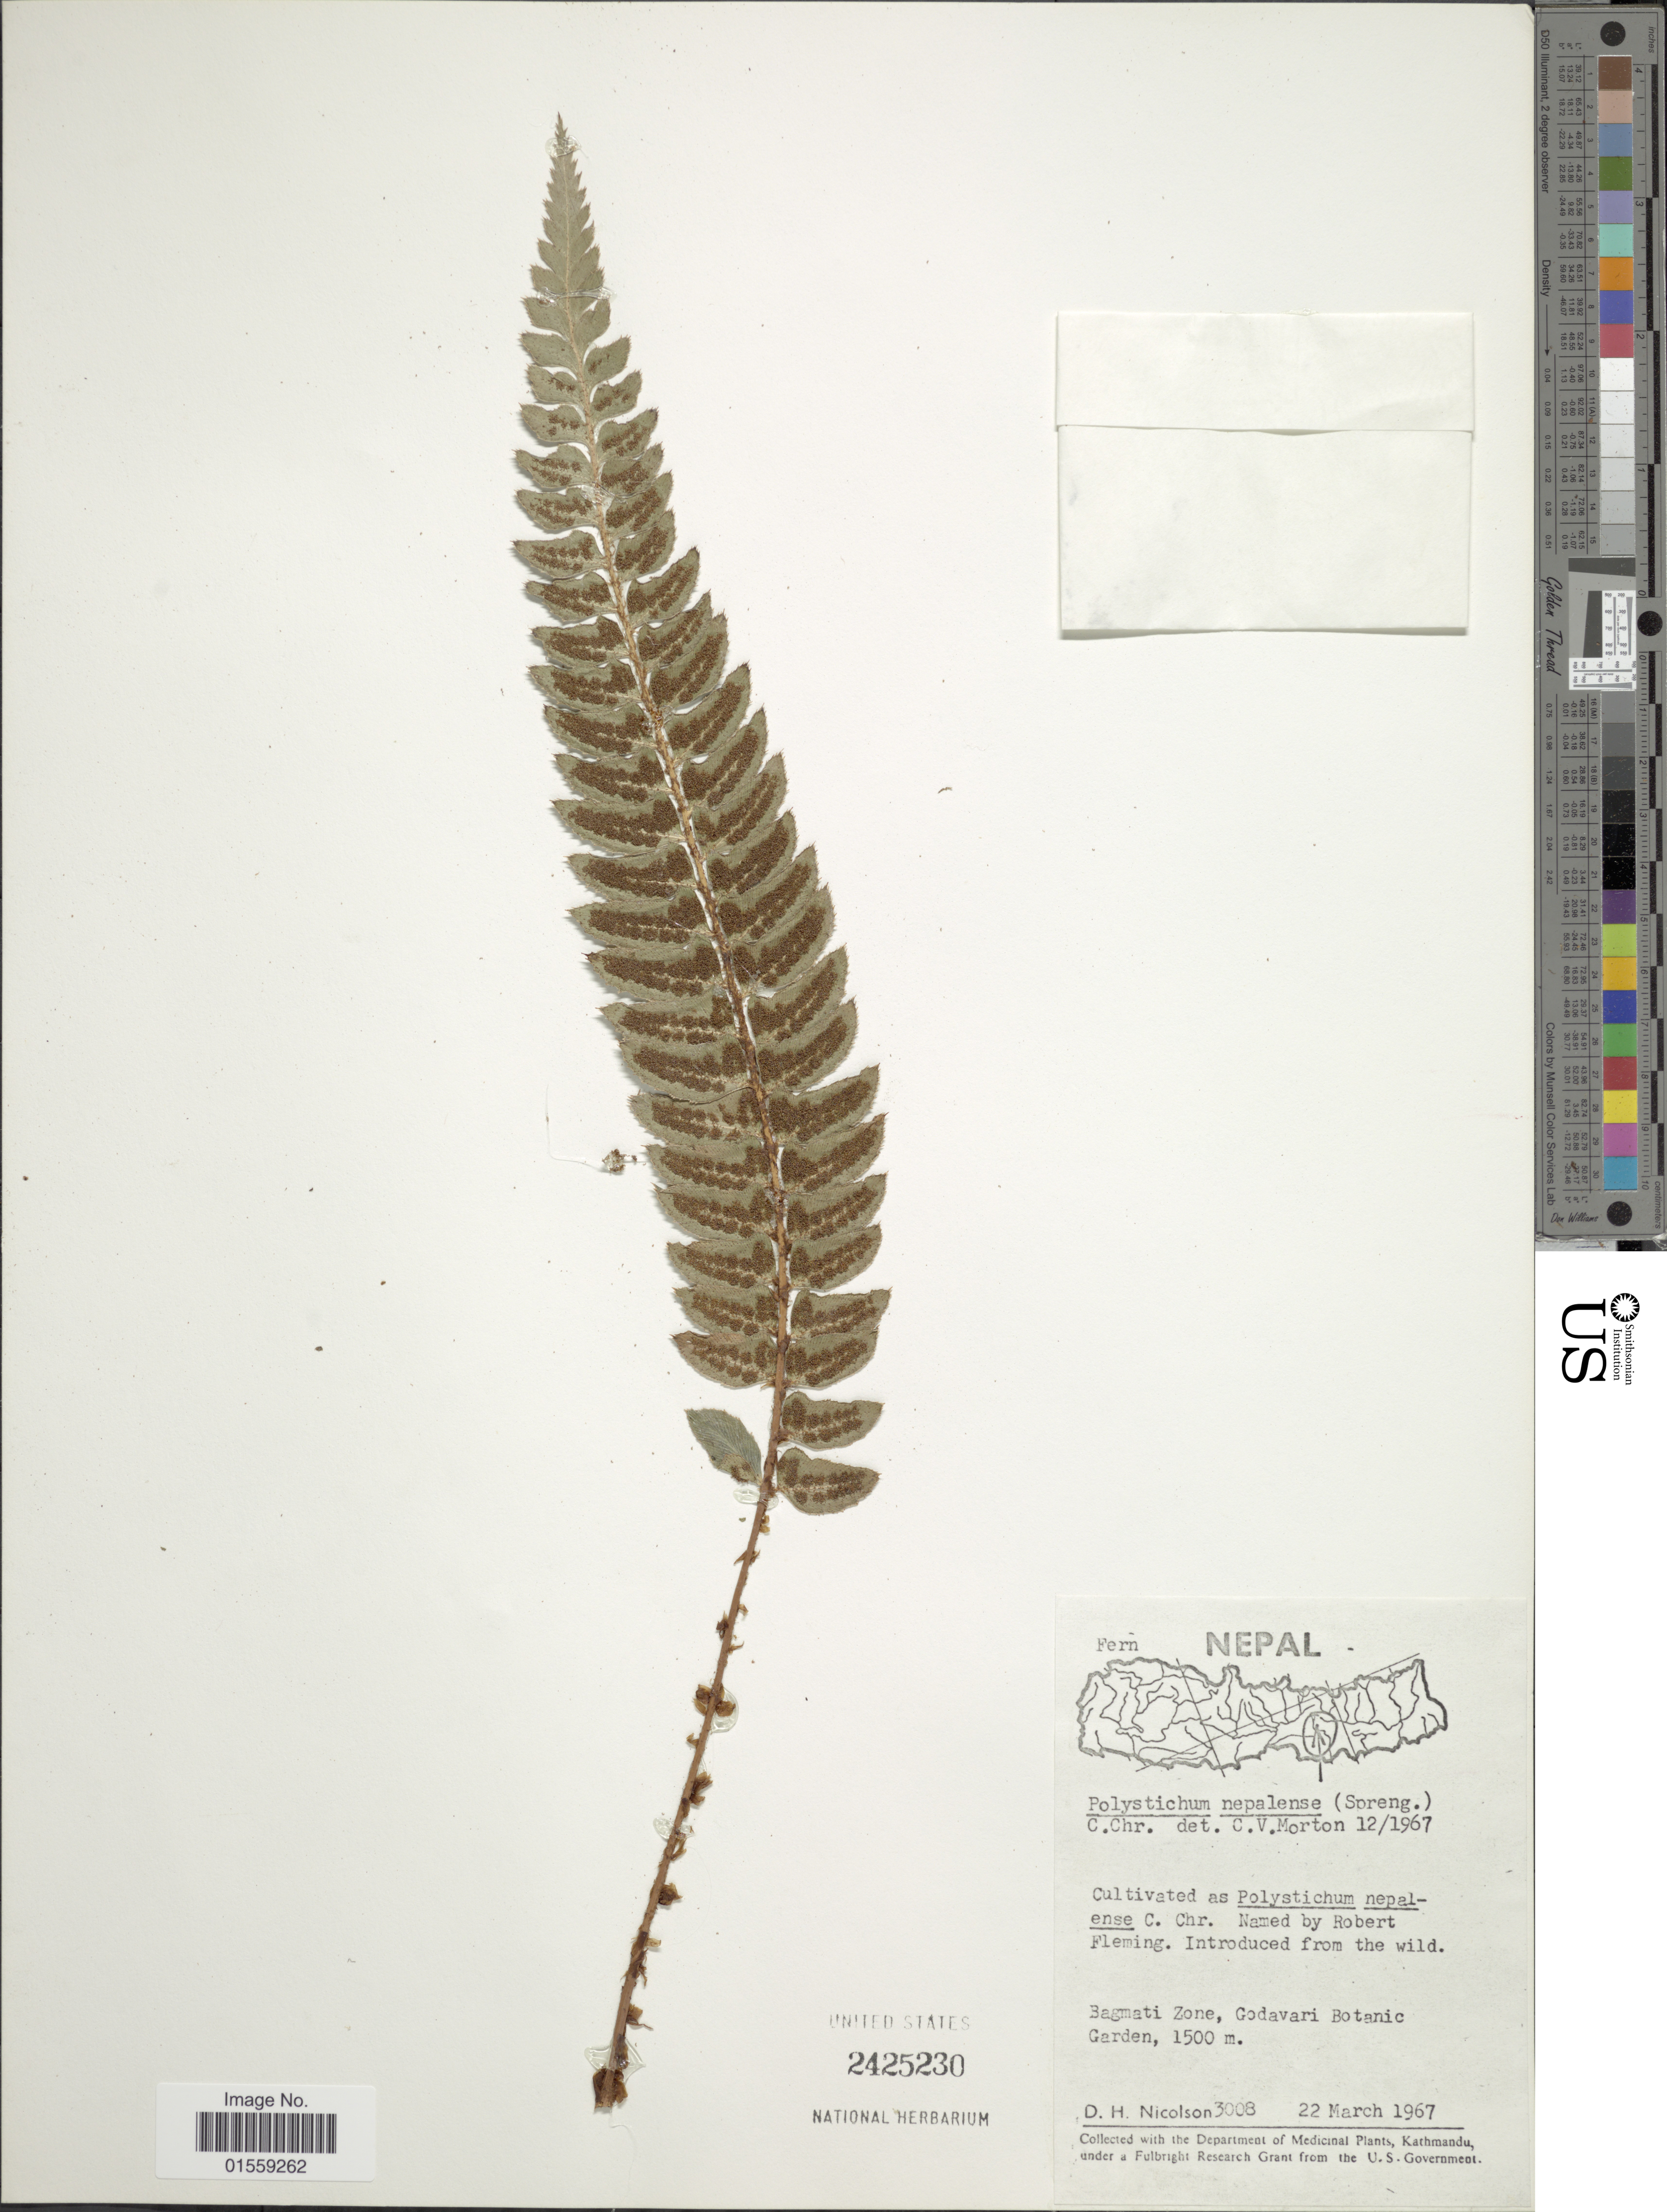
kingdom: Plantae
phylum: Tracheophyta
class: Polypodiopsida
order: Polypodiales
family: Dryopteridaceae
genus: Polystichum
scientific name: Polystichum nepalense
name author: (Spreng.) C. Chr.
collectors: D. H. Nicolson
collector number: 3008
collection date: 1967-03-22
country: Nepal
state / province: Bagmati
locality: Bagmati Zone, Godavari Botanic Garden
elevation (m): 1500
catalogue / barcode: US 2425230